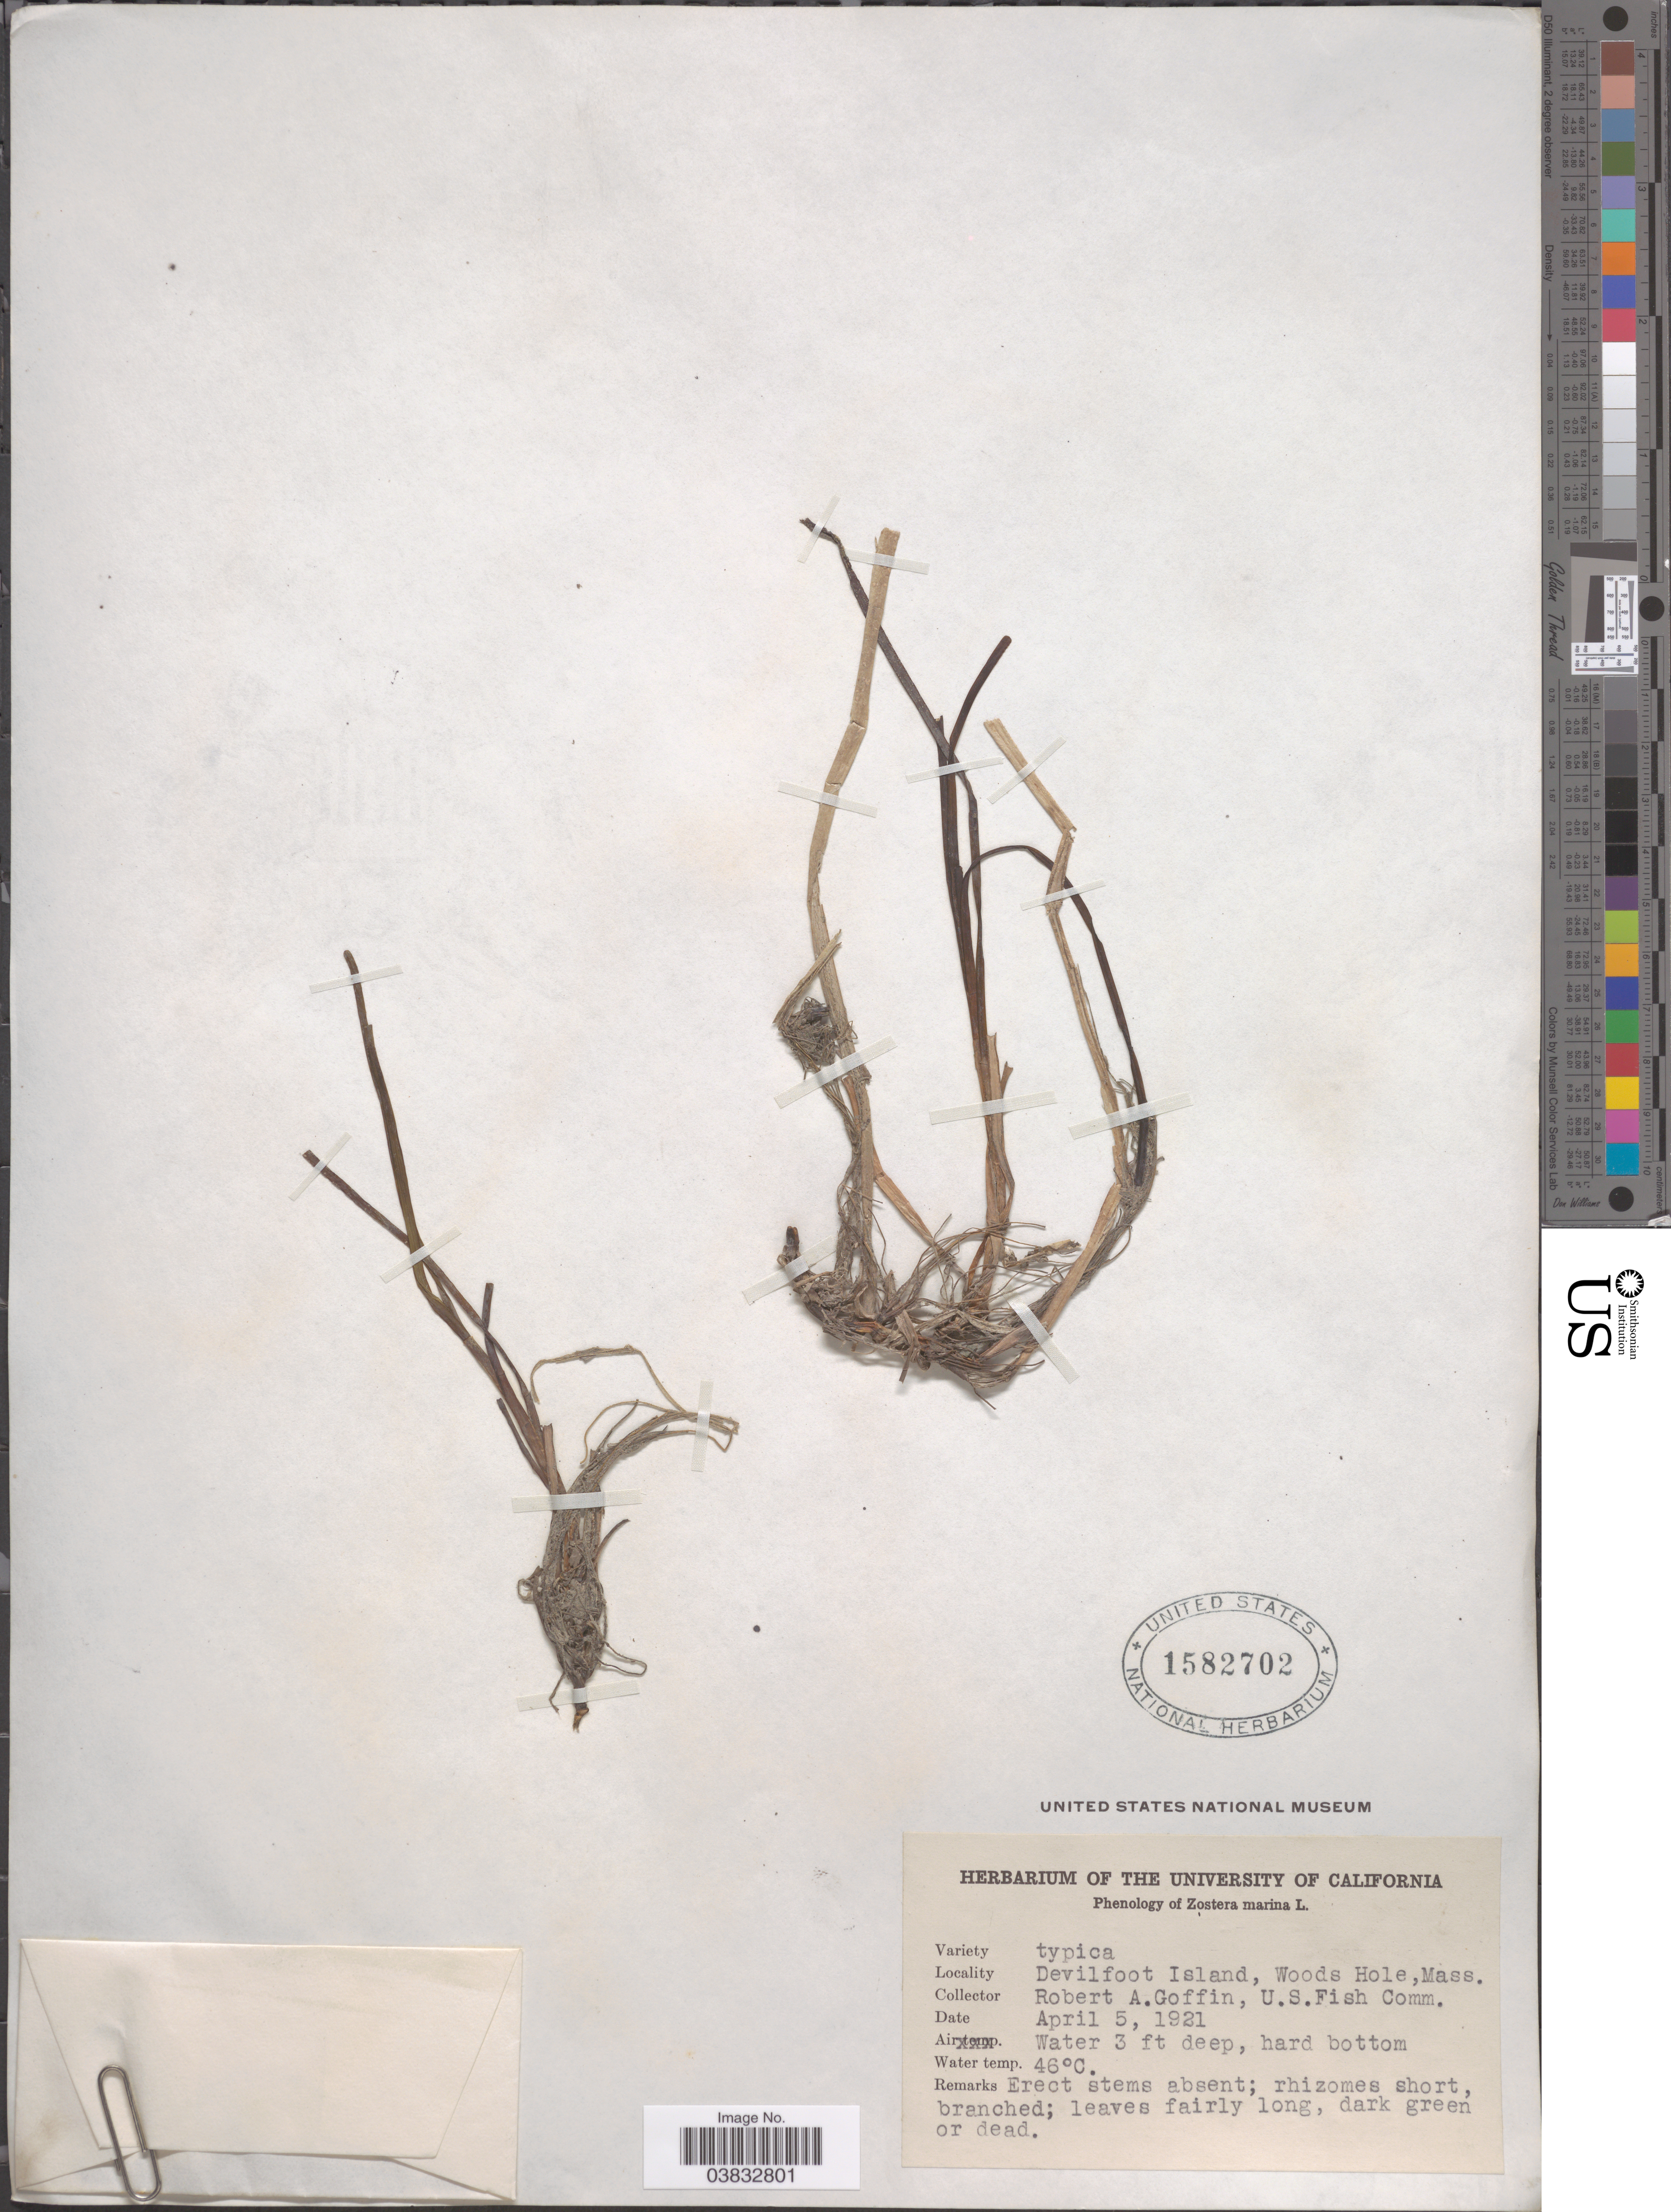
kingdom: Plantae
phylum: Tracheophyta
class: Liliopsida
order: Alismatales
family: Zosteraceae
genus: Zostera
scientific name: Zostera marina var. typica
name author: L.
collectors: R. Goffin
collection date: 1921-04-05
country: United States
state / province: Massachusetts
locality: Devilfoot Island, Woods Hole.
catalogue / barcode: US 1582702